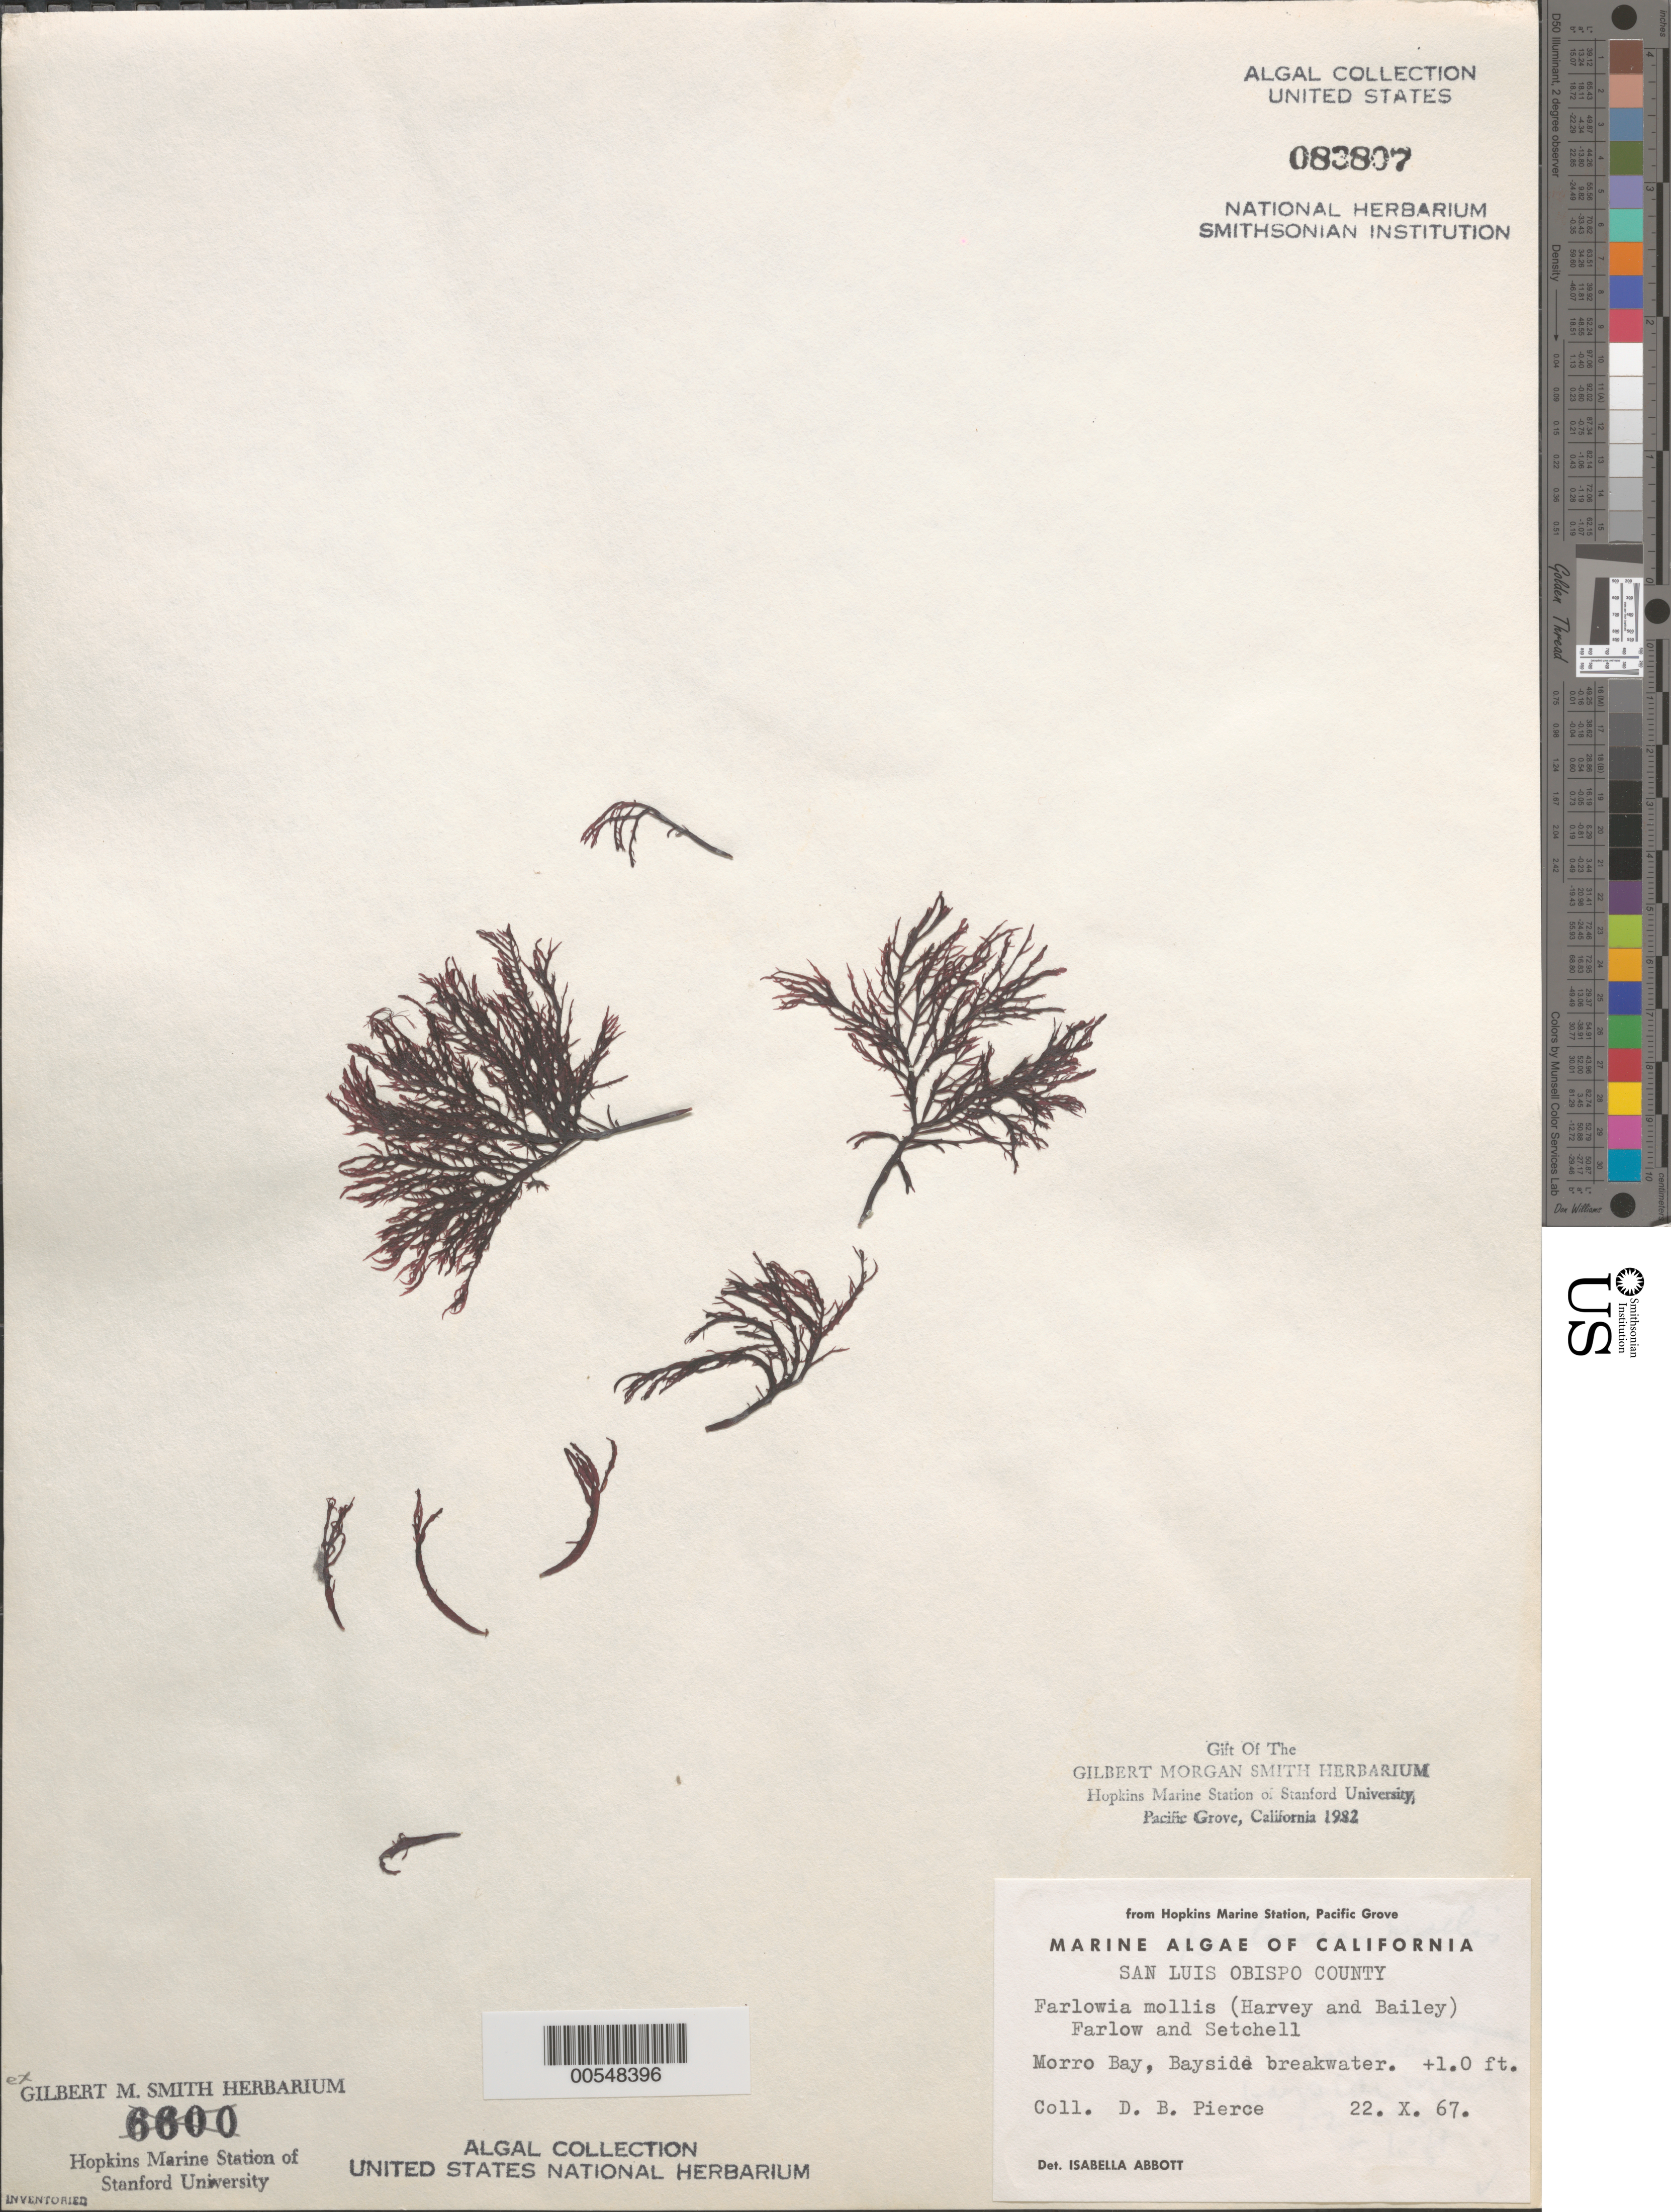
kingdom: Plantae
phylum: Rhodophyta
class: Florideophyceae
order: Gigartinales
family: Dumontiaceae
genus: Farlowia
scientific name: Farlowia mollis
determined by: Abbott, Isabella A.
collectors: D. Pierce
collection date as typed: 22 Oct 1967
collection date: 1967-10-22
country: United States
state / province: California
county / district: San Luis Obispo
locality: Morro Bay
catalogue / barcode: US 83807